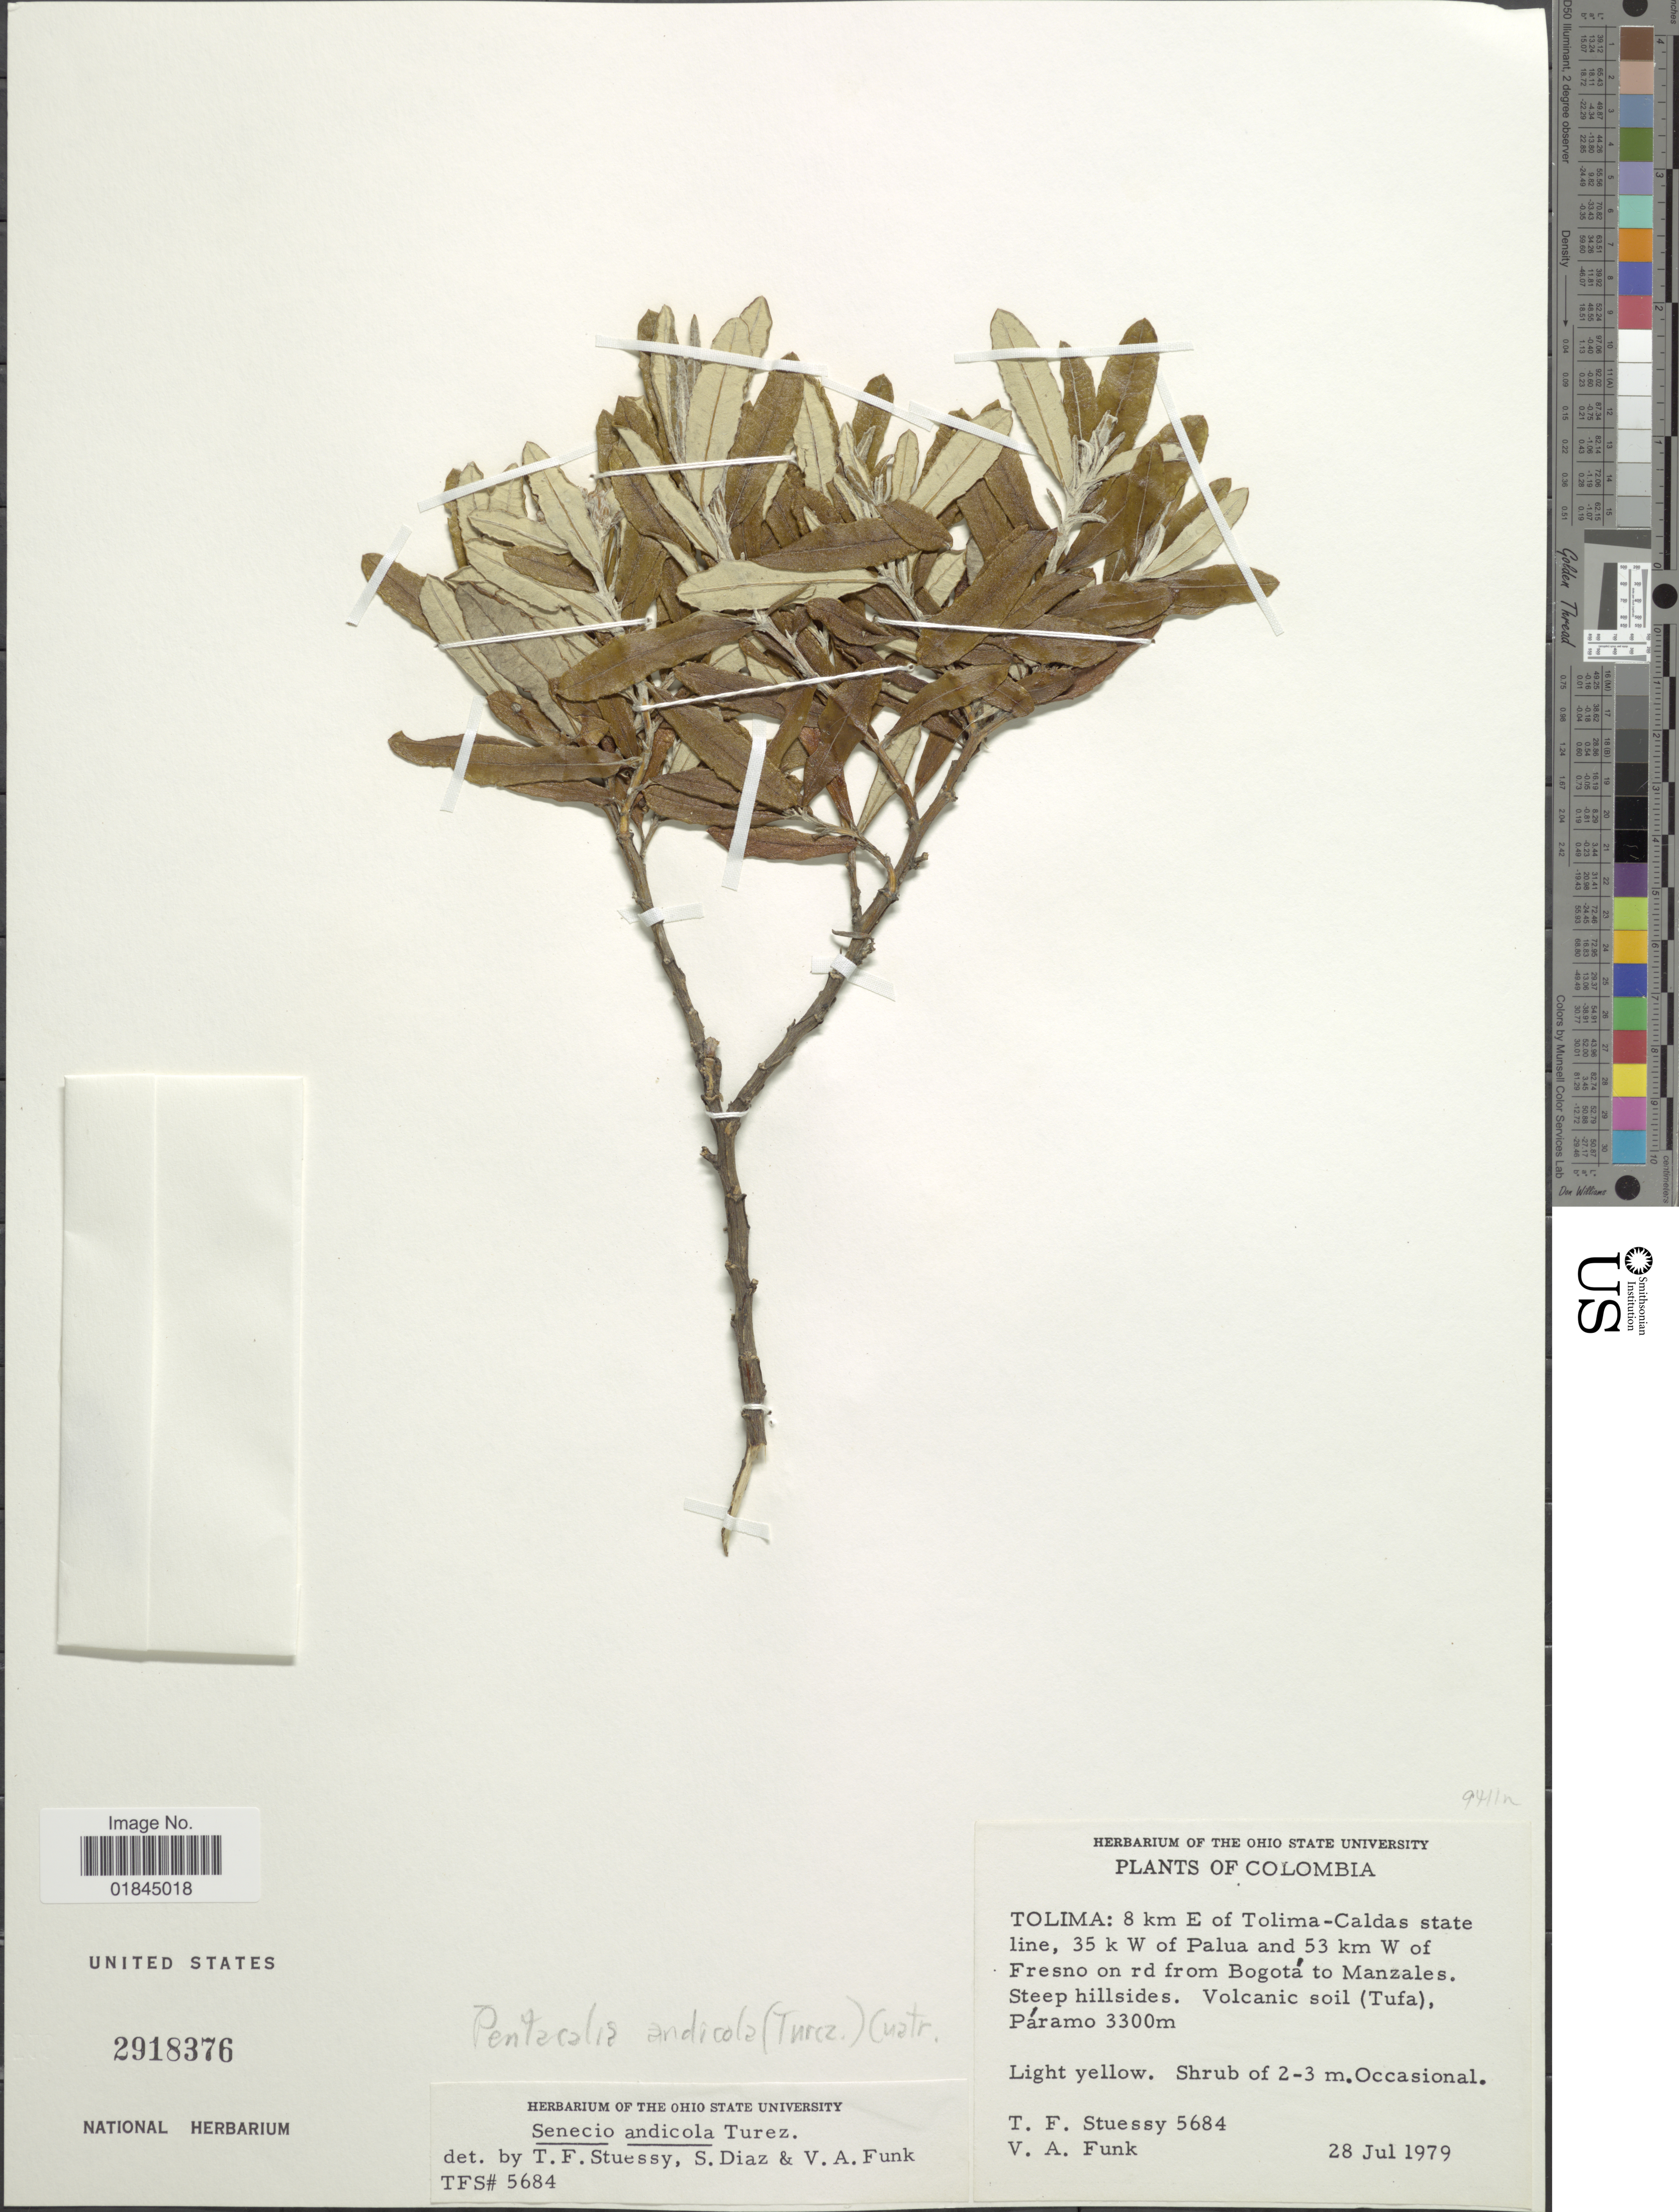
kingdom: Plantae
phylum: Tracheophyta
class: Magnoliopsida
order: Asterales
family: Asteraceae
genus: Pentacalia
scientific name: Pentacalia andicola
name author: (Turcz.) Cuatrec.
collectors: T. Stuessy & V. Funk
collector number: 5684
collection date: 1979-07-28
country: Colombia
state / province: Tolima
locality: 8 km E of Tolima-Caldas state line, 35 k W of palua and 53 km W of Fresno on rd from Bogota to Manzales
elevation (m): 3300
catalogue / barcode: US 2918376